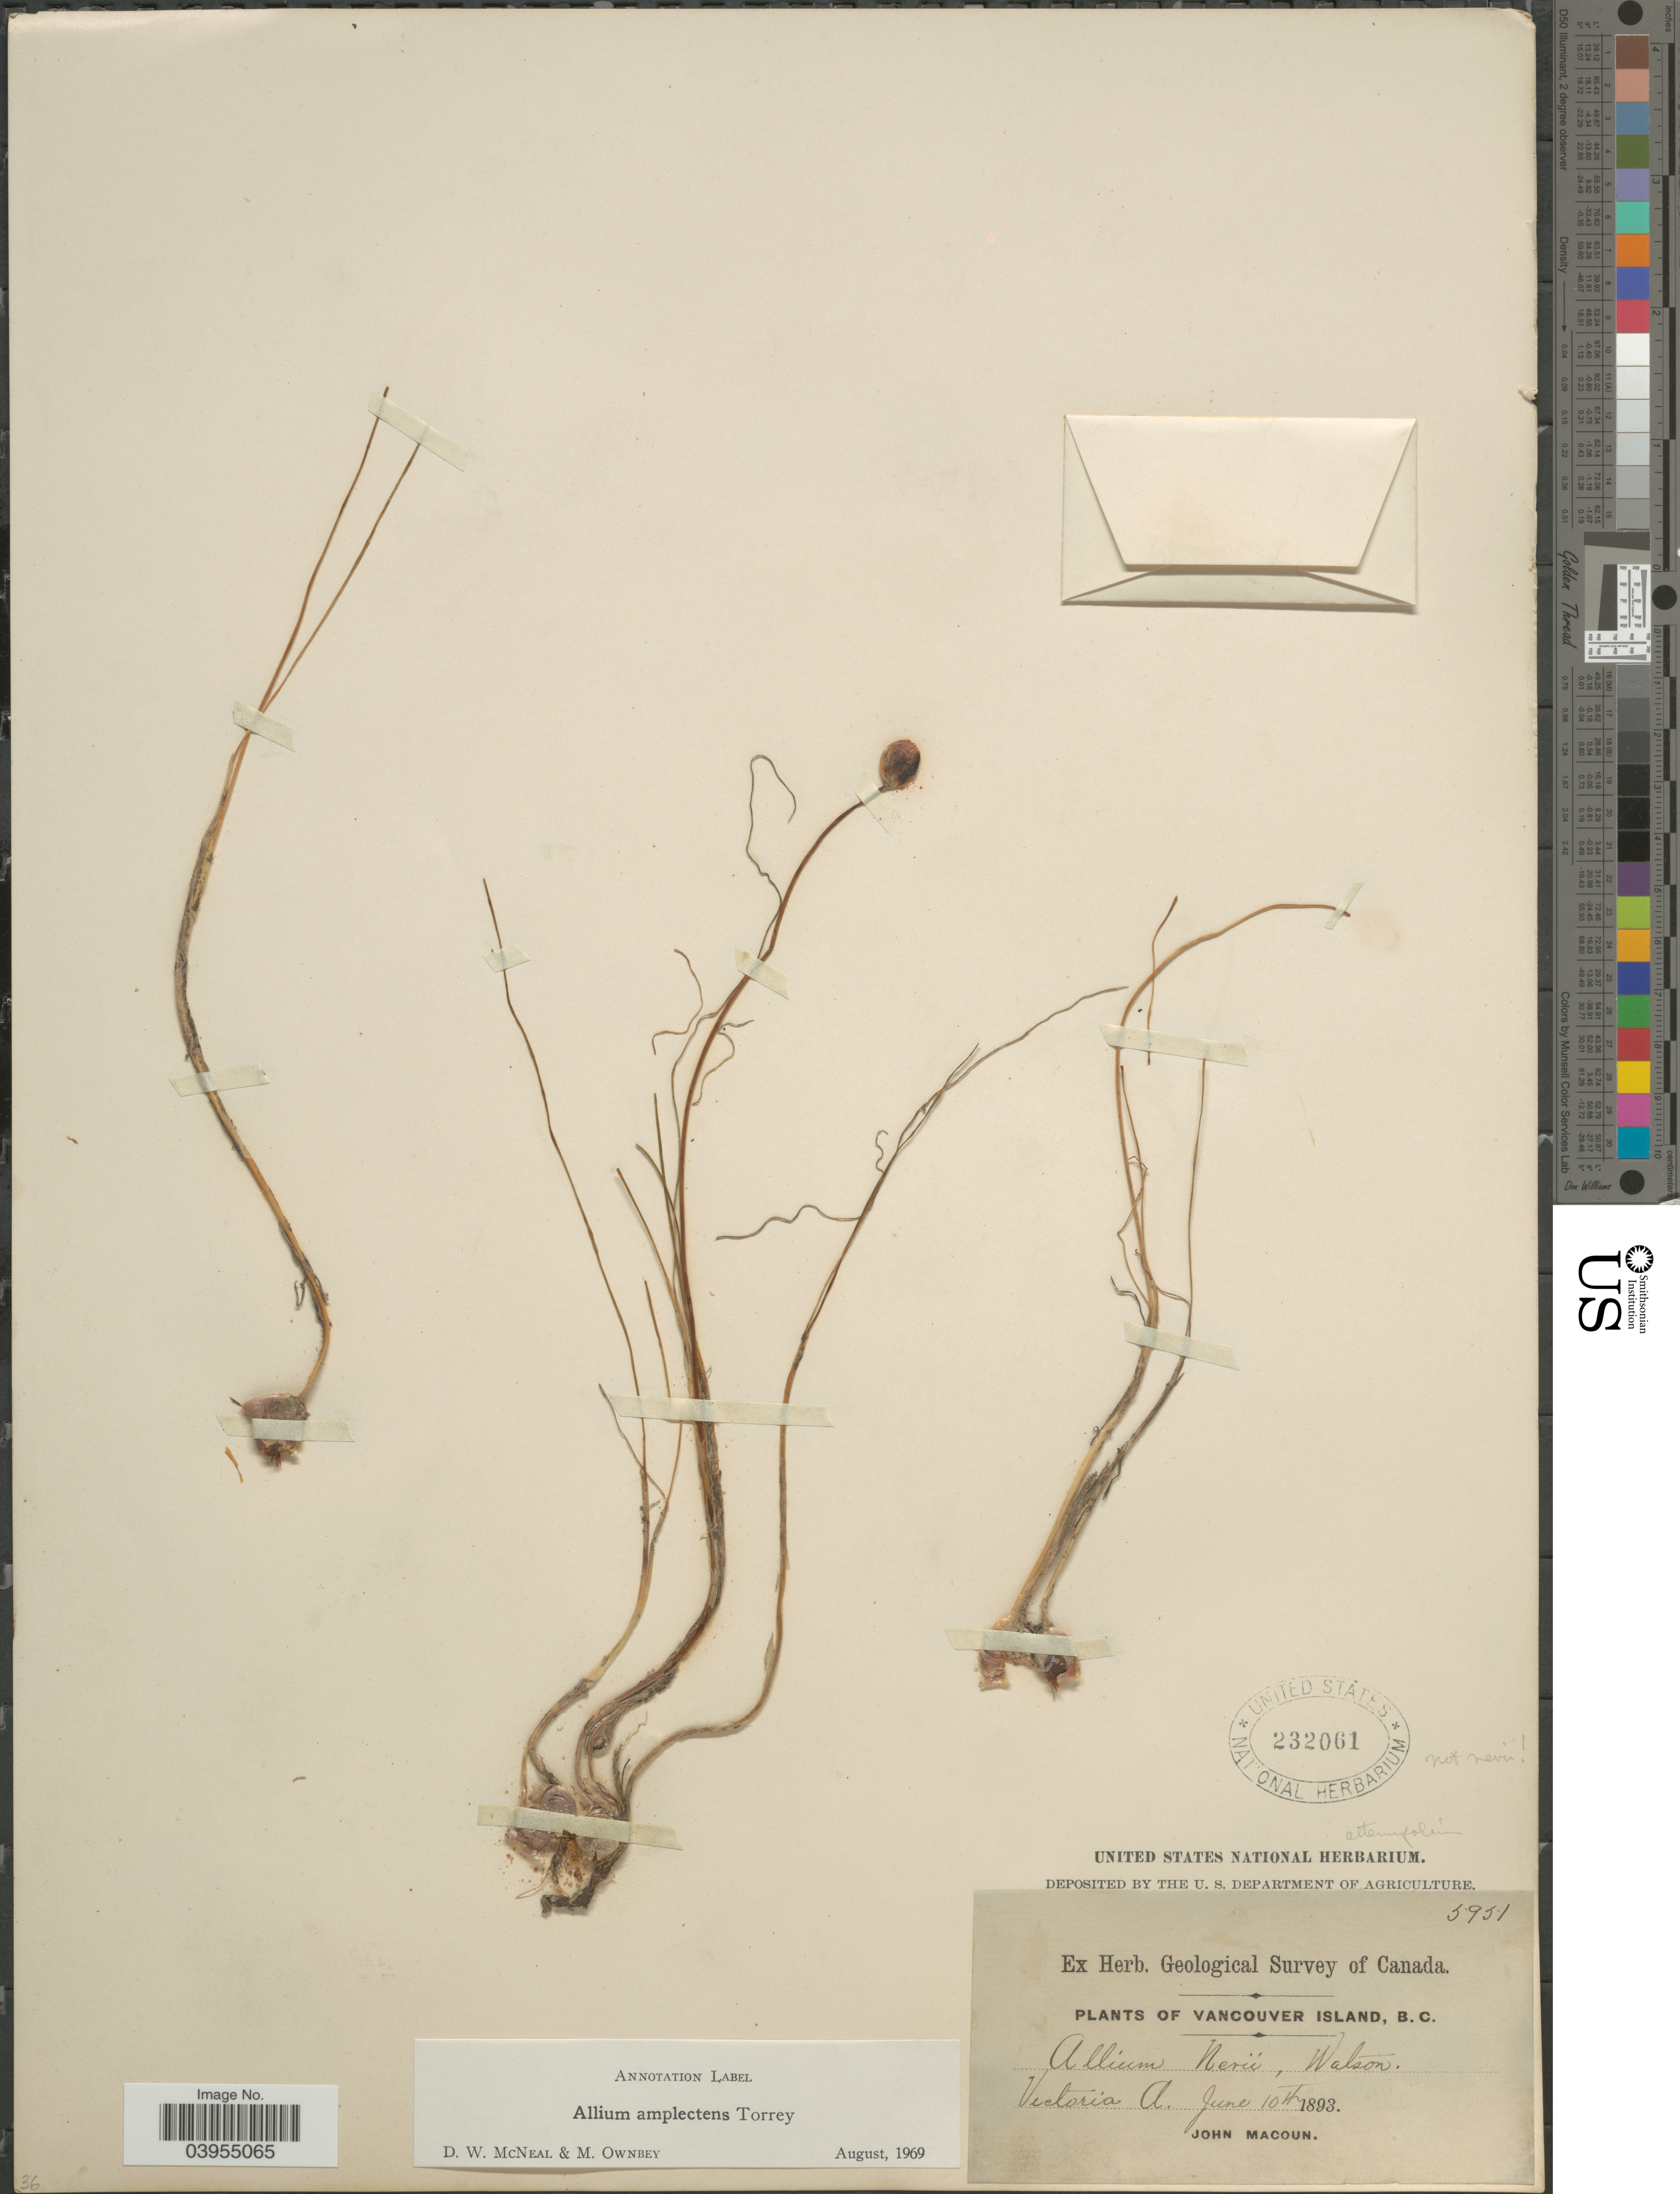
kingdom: Plantae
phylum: Tracheophyta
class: Liliopsida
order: Asparagales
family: Amaryllidaceae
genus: Allium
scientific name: Allium amplectens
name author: Torr.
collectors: J. Macoun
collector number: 5951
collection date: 1893-06-10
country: Canada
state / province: British Columbia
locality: Vancouver Island, B. C. Victoria A.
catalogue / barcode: US 232061